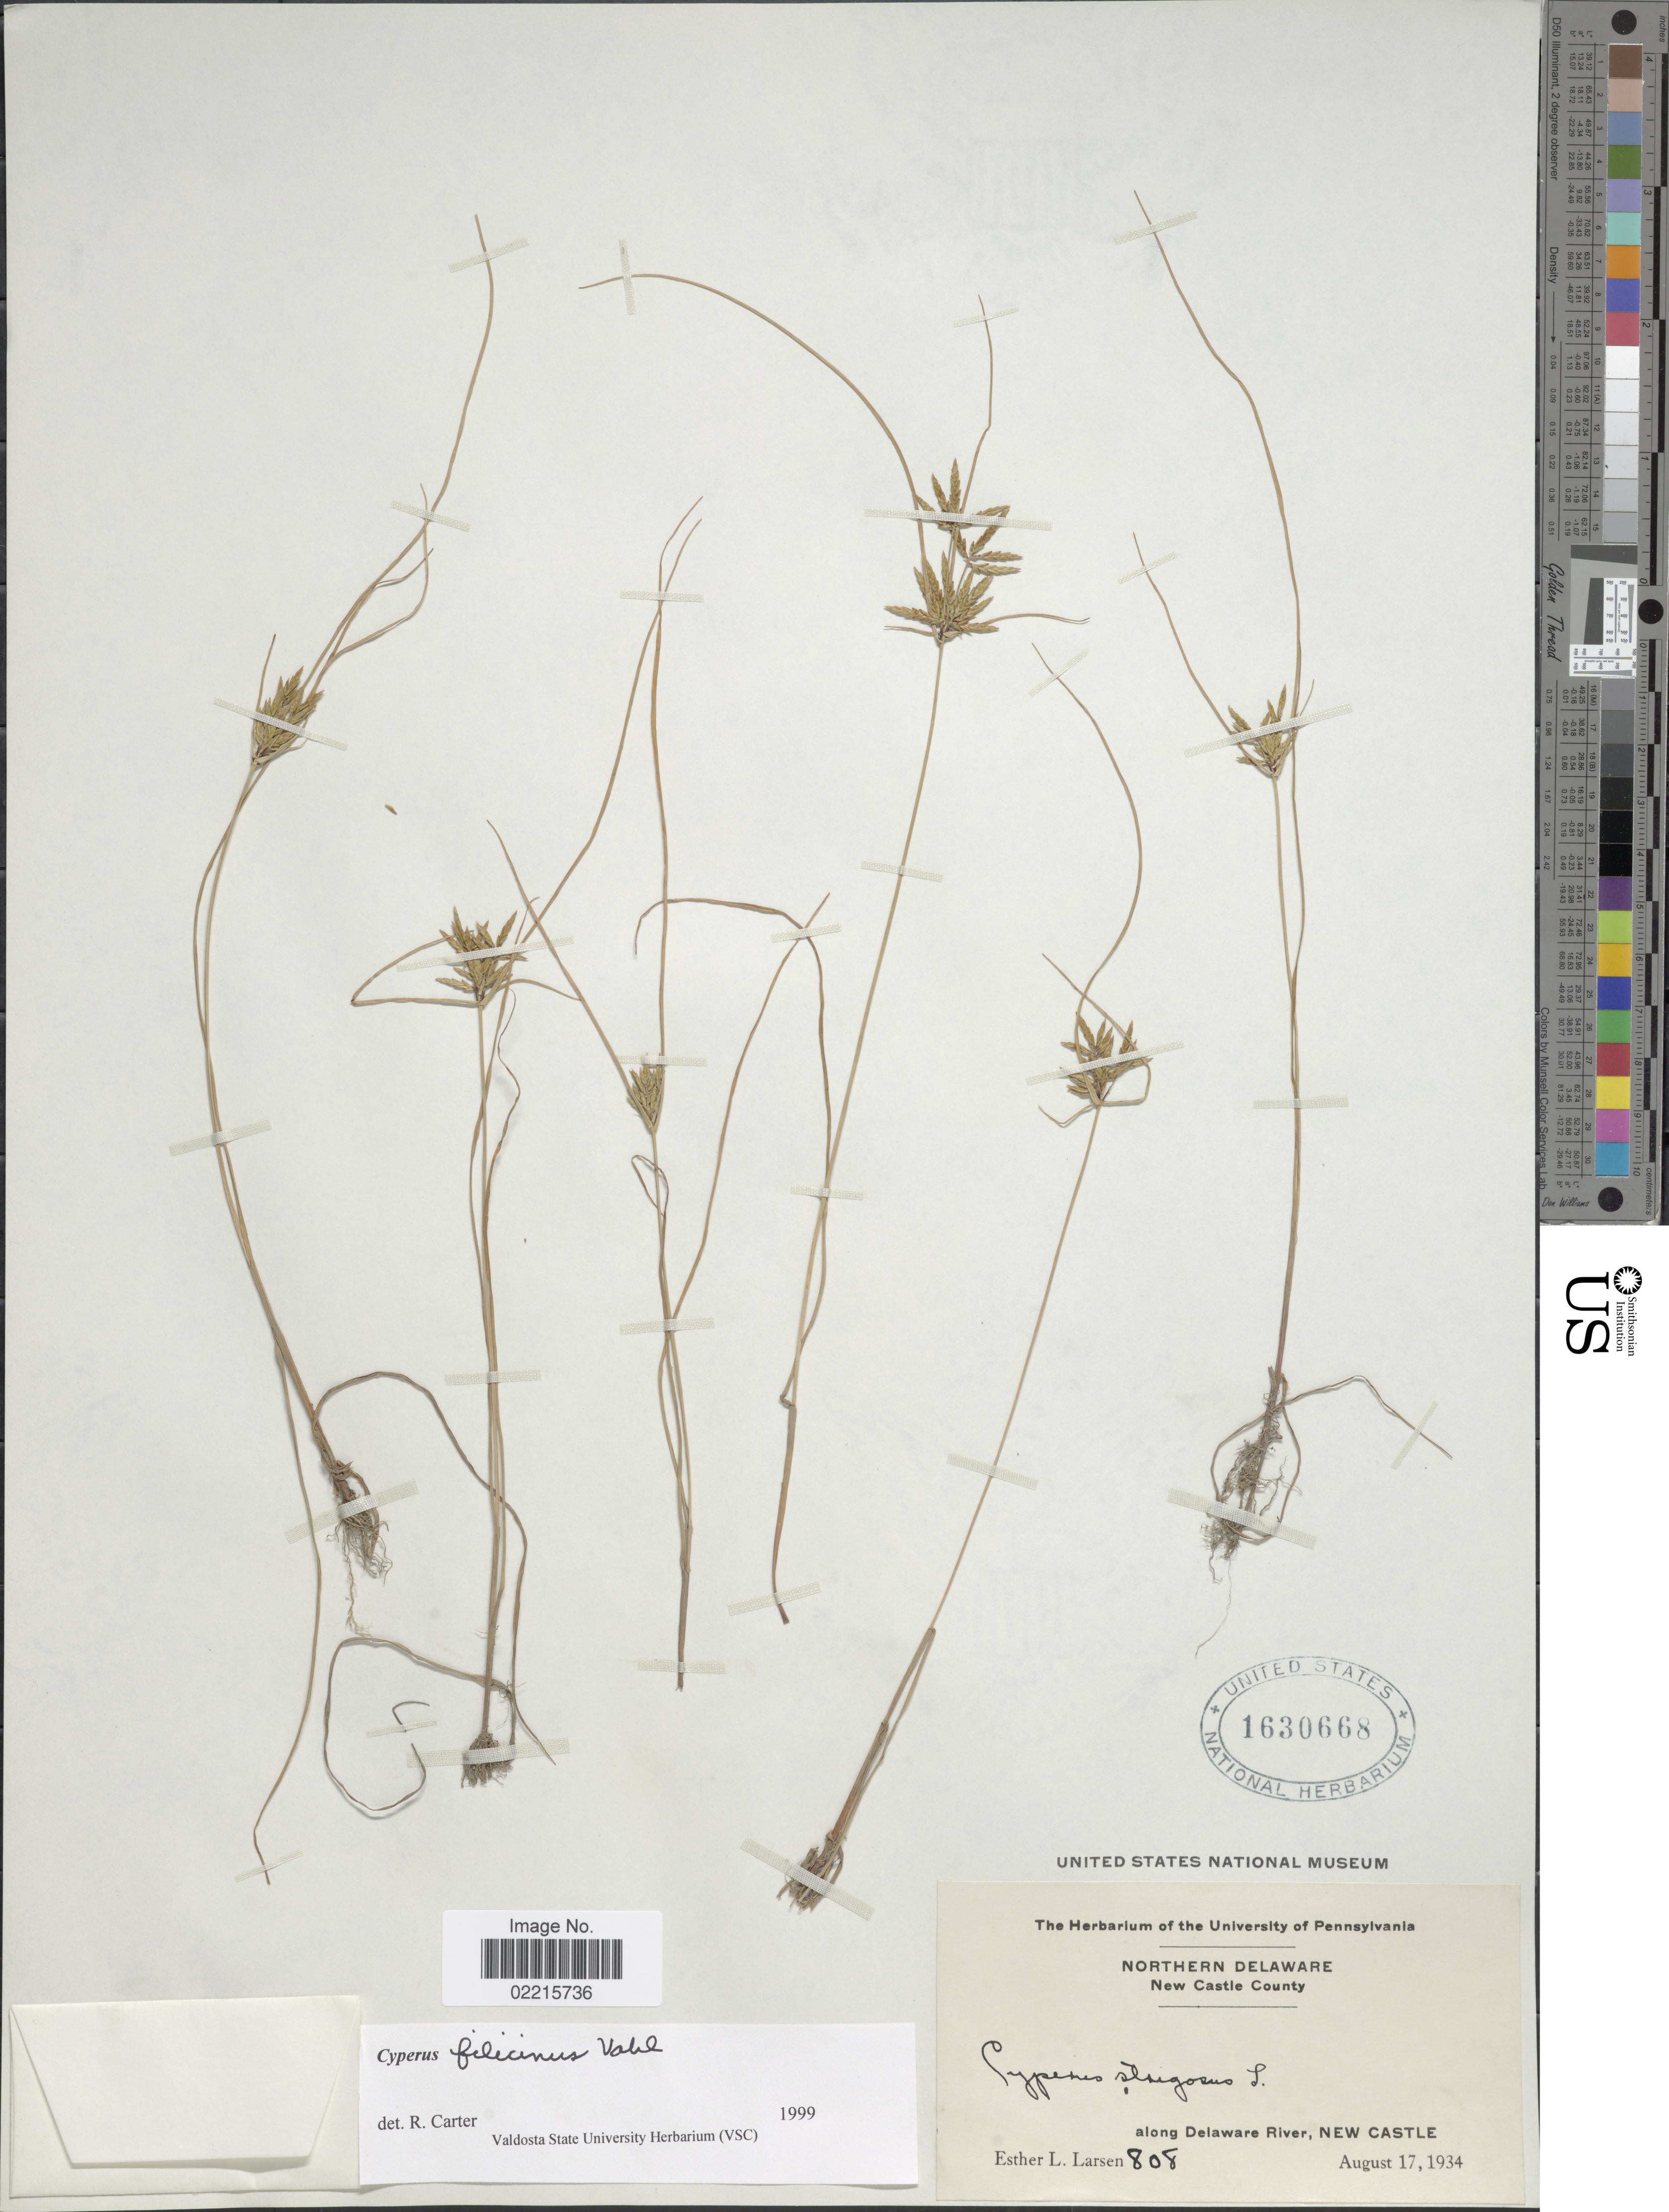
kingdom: Plantae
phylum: Tracheophyta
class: Liliopsida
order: Poales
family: Cyperaceae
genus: Cyperus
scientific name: Cyperus filicinus Vahl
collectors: E. Larsen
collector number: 808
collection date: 1934-08-17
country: United States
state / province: Delaware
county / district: New Castle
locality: Northern Delaware, New Castle County, along Delaware River, New Castle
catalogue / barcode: US 1630668